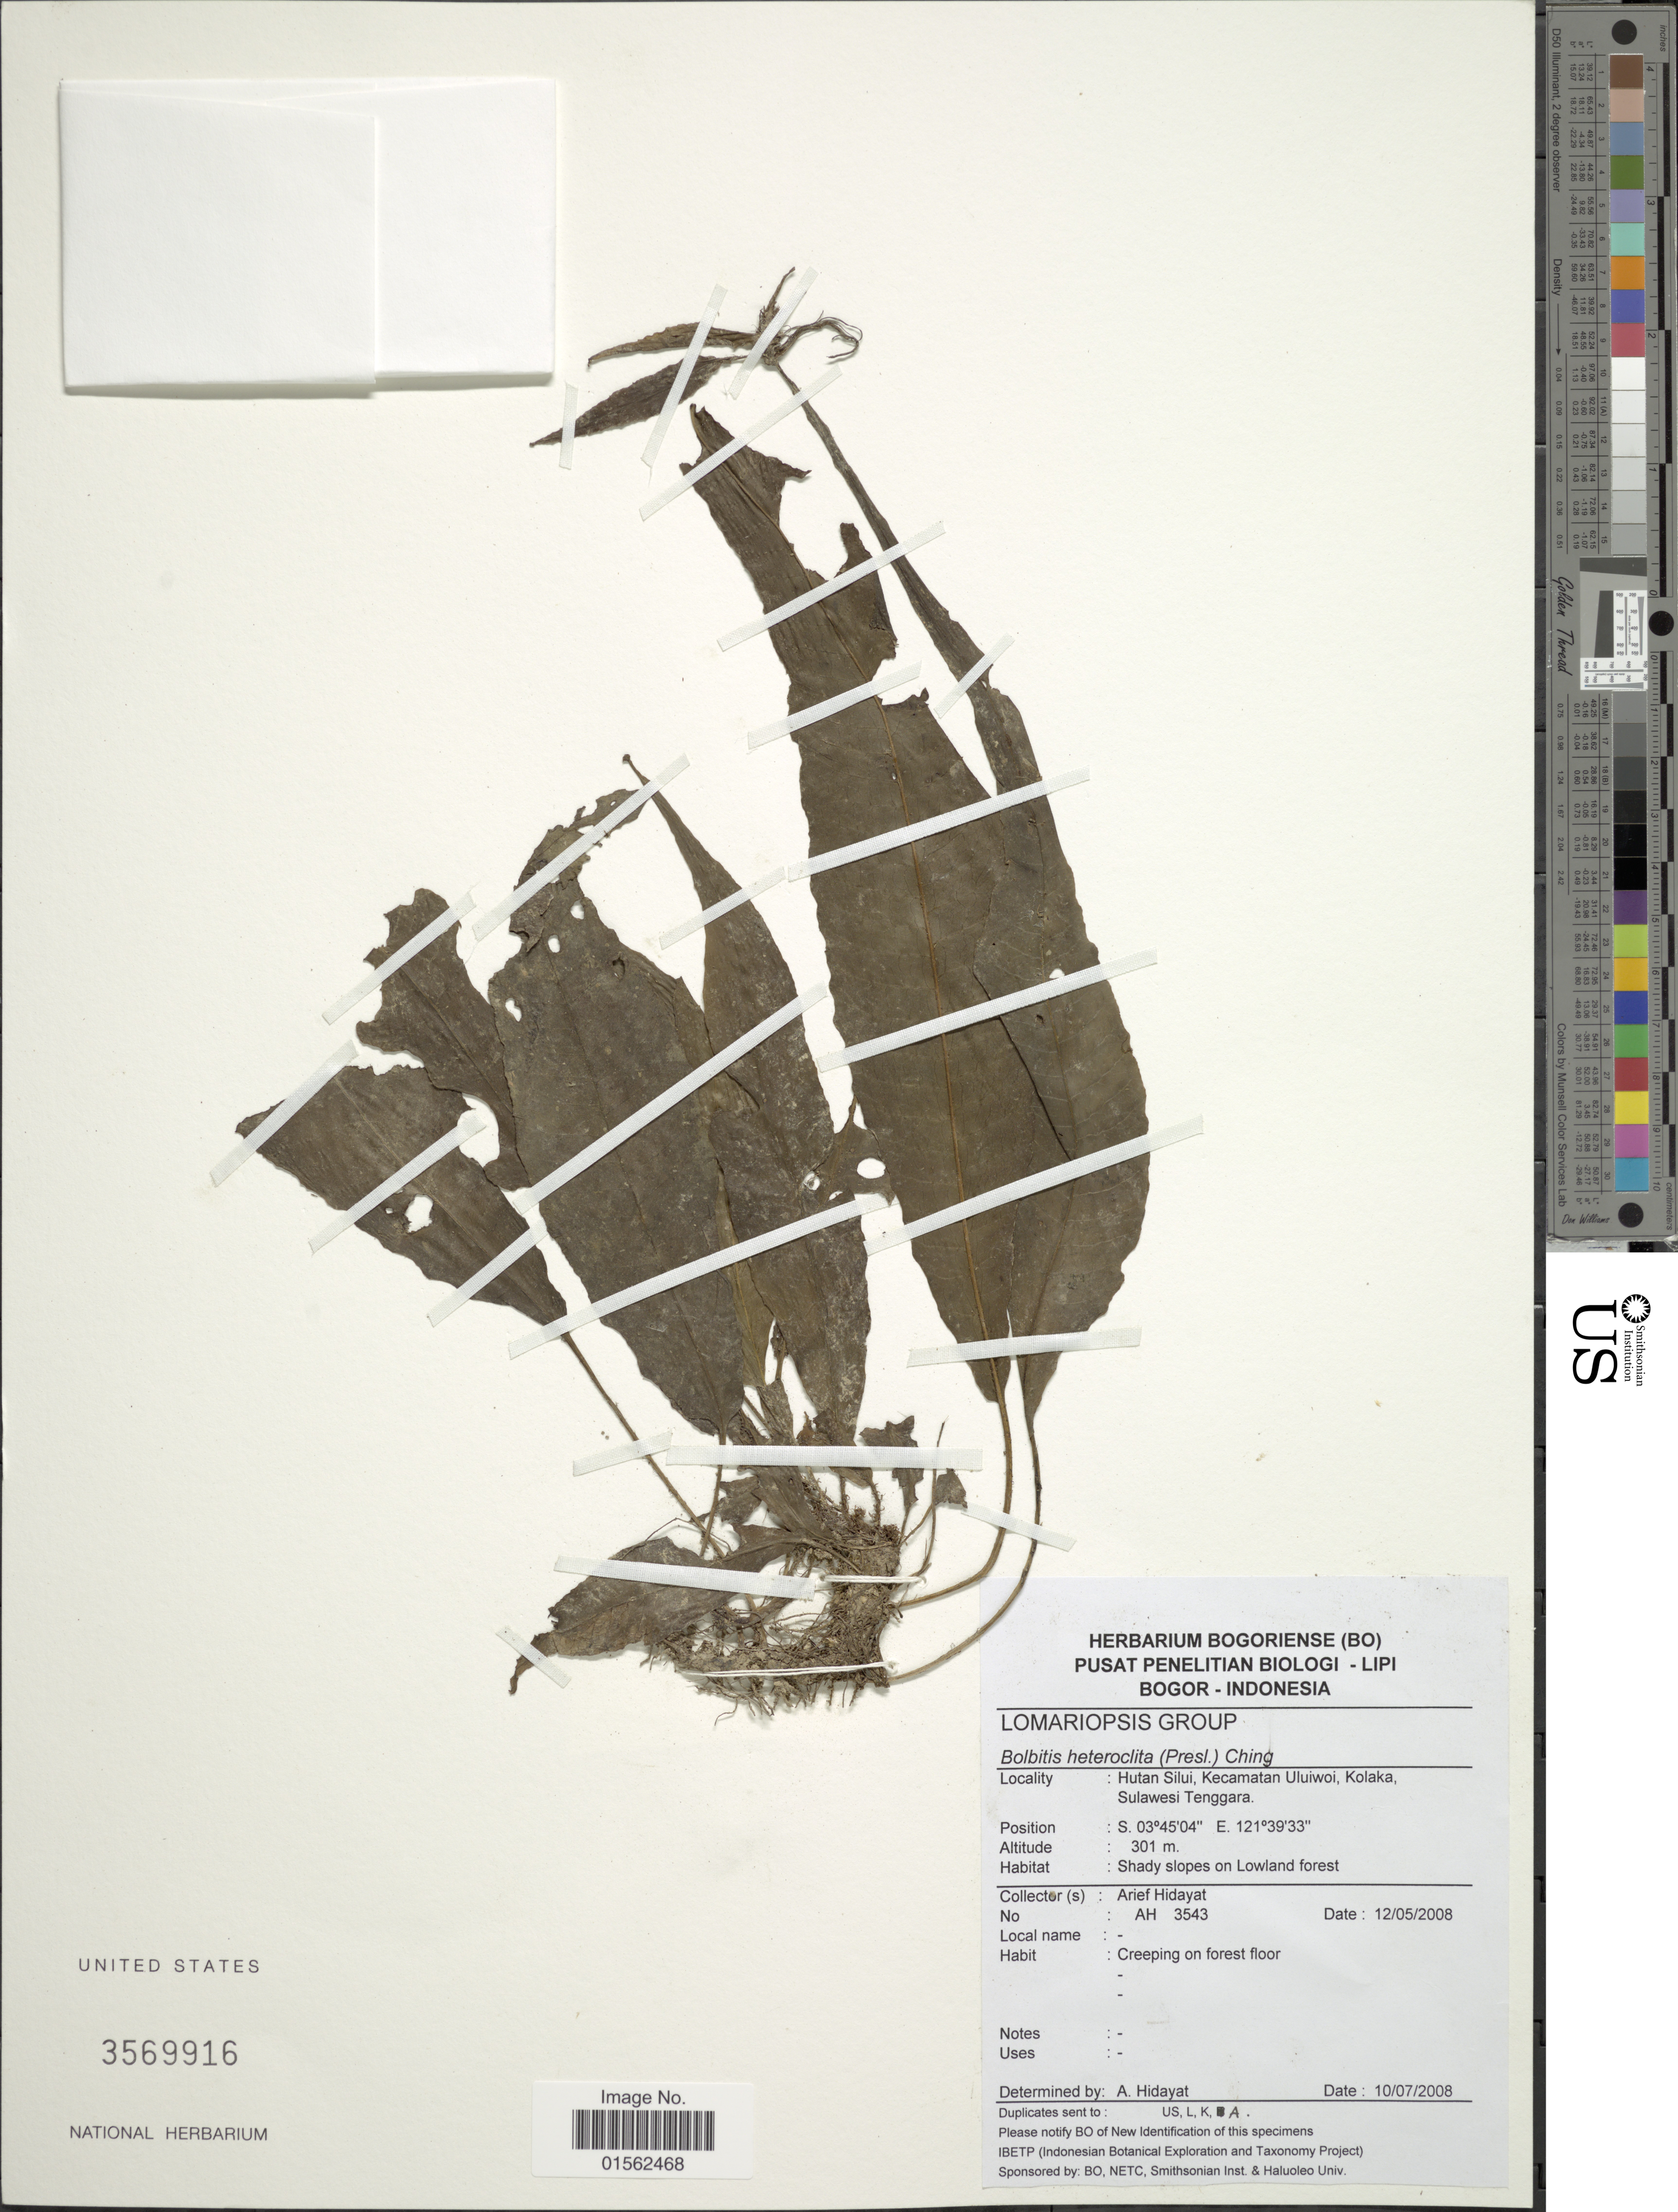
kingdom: Plantae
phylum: Tracheophyta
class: Polypodiopsida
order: Polypodiales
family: Dryopteridaceae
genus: Bolbitis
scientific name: Bolbitis heteroclita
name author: (C. Presl) Ching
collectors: A. Hidayat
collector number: AH3543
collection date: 2008-05-12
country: Indonesia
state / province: Sulawesi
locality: Hutan Silui, Kecamatan Uluiwoi, Kolaka, Sulawesi Tenggara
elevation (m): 301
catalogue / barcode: US 3569916